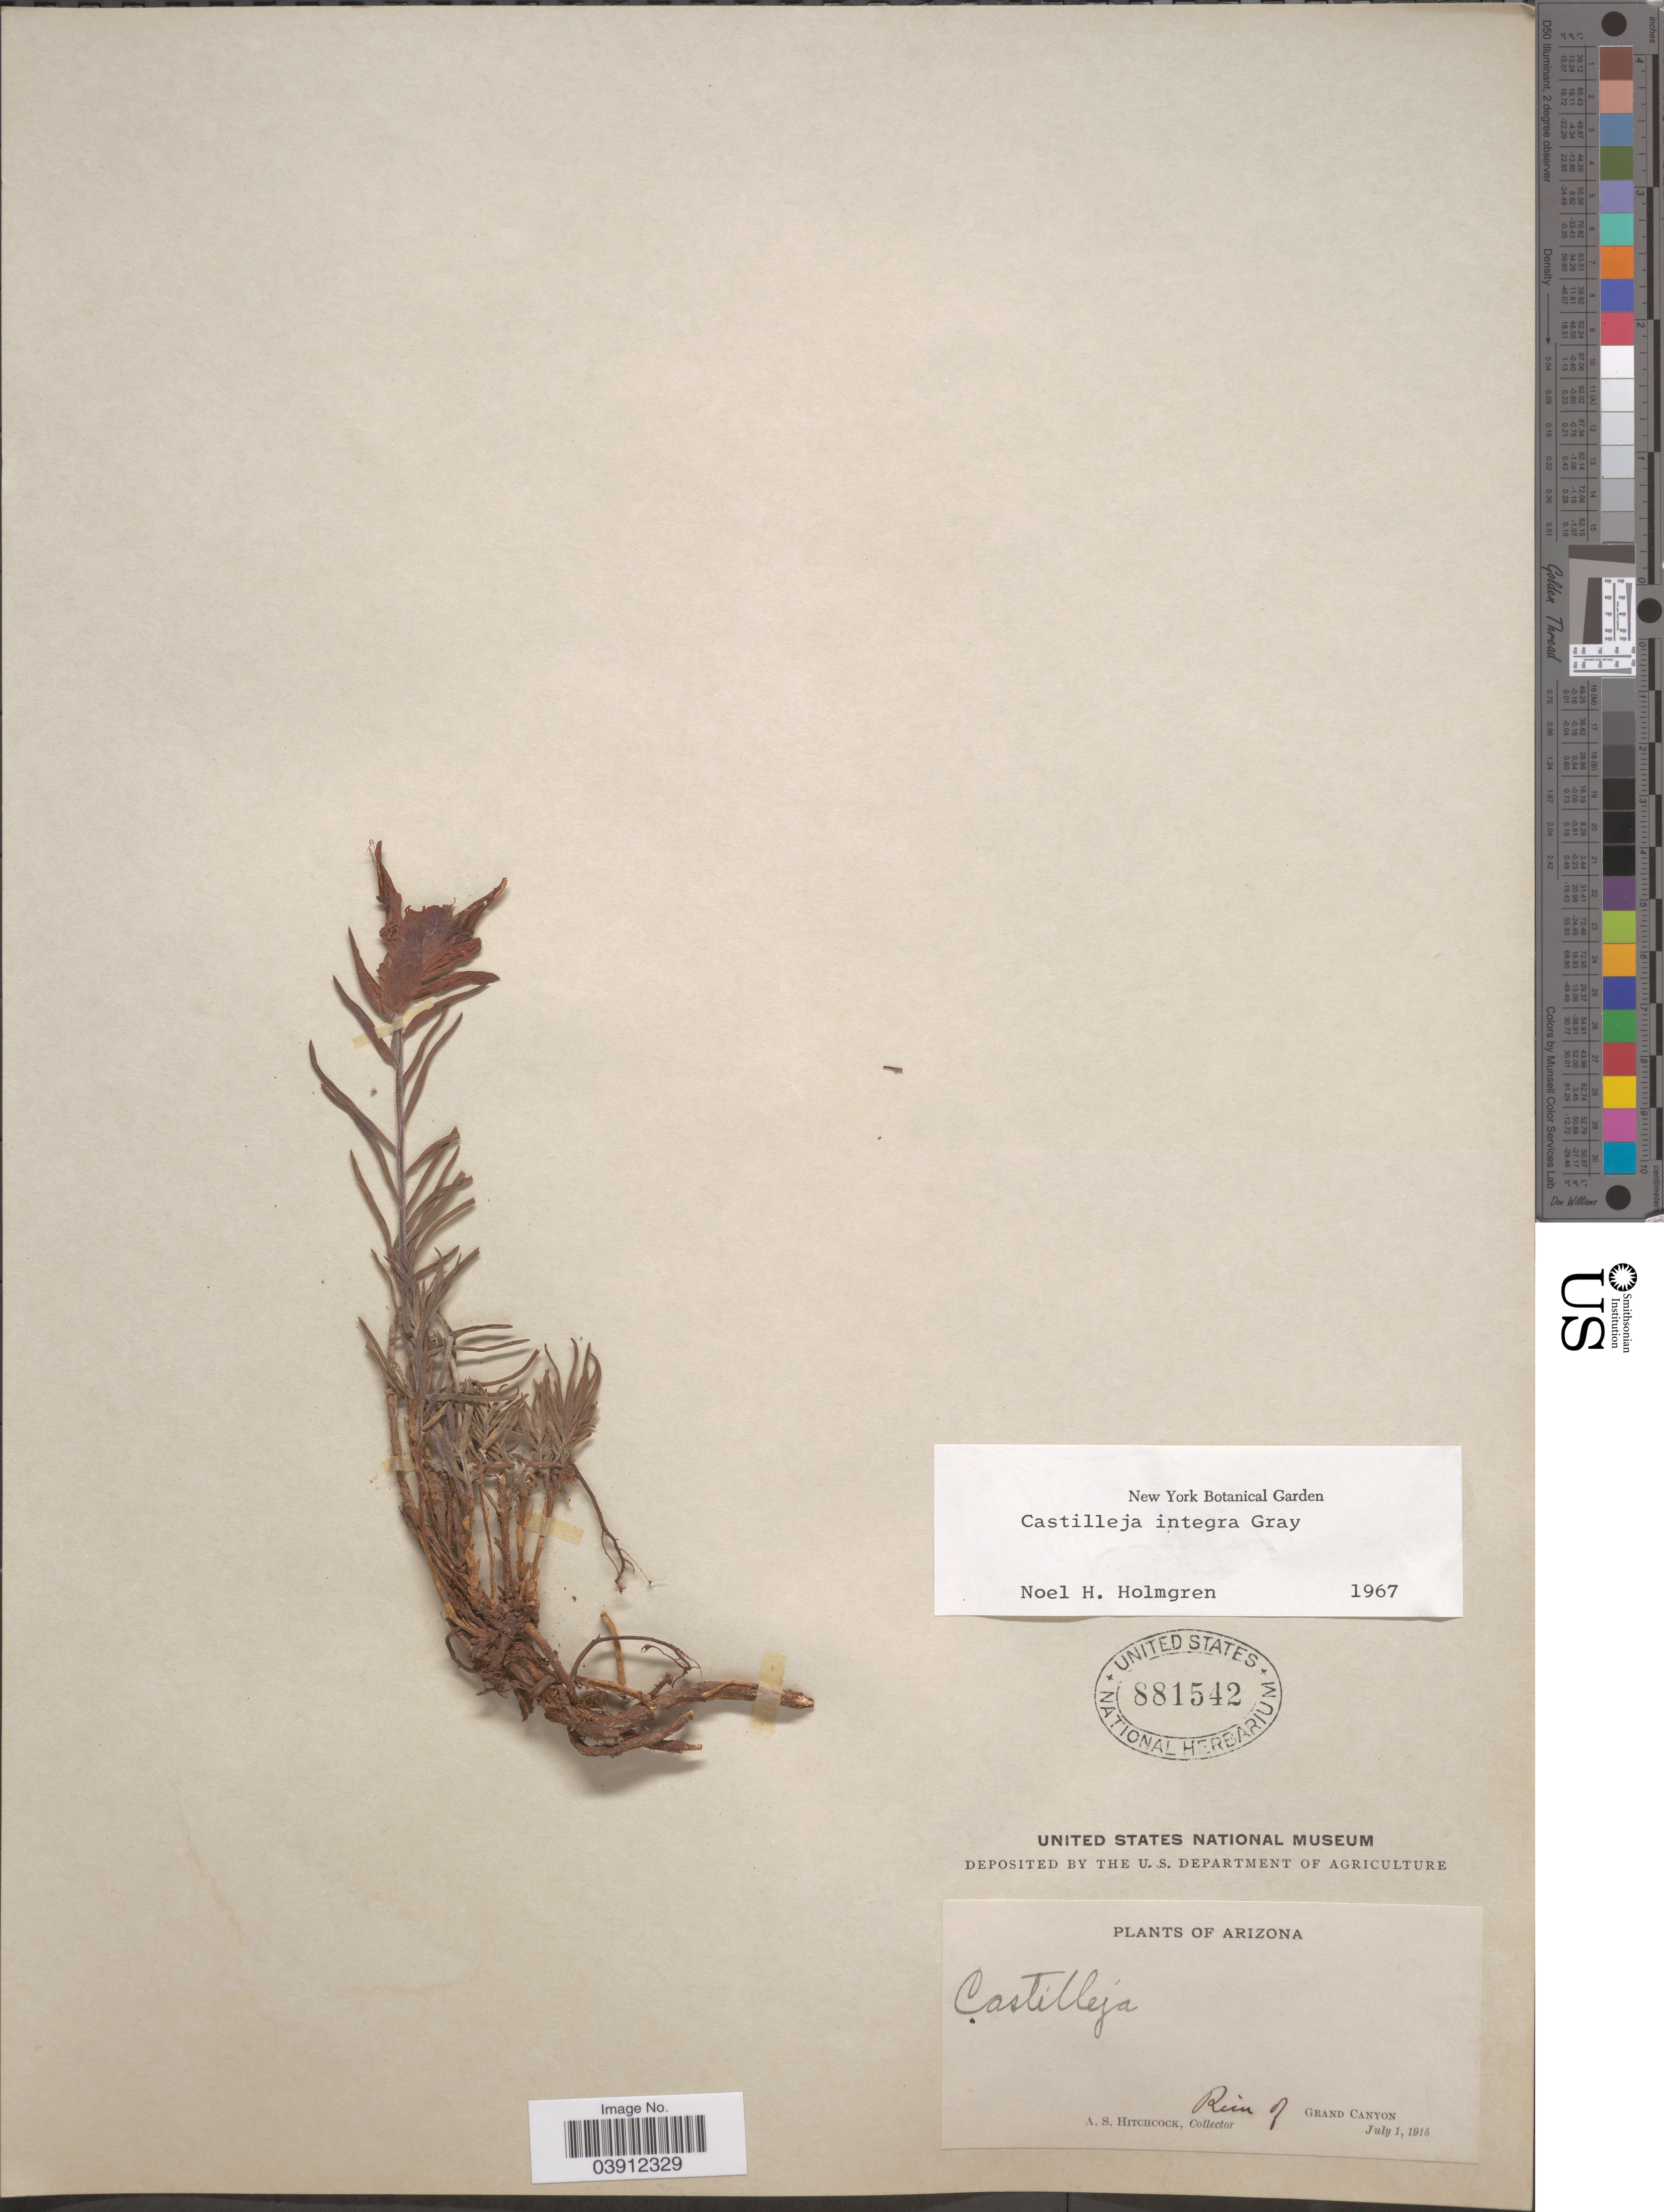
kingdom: Plantae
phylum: Tracheophyta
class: Magnoliopsida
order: Lamiales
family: Orobanchaceae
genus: Castilleja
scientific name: Castilleja integra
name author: A. Gray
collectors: A. S. Hitchcock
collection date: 1915-07-01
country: United States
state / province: Arizona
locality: Rim of Grand Canyon.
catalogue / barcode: US 881542